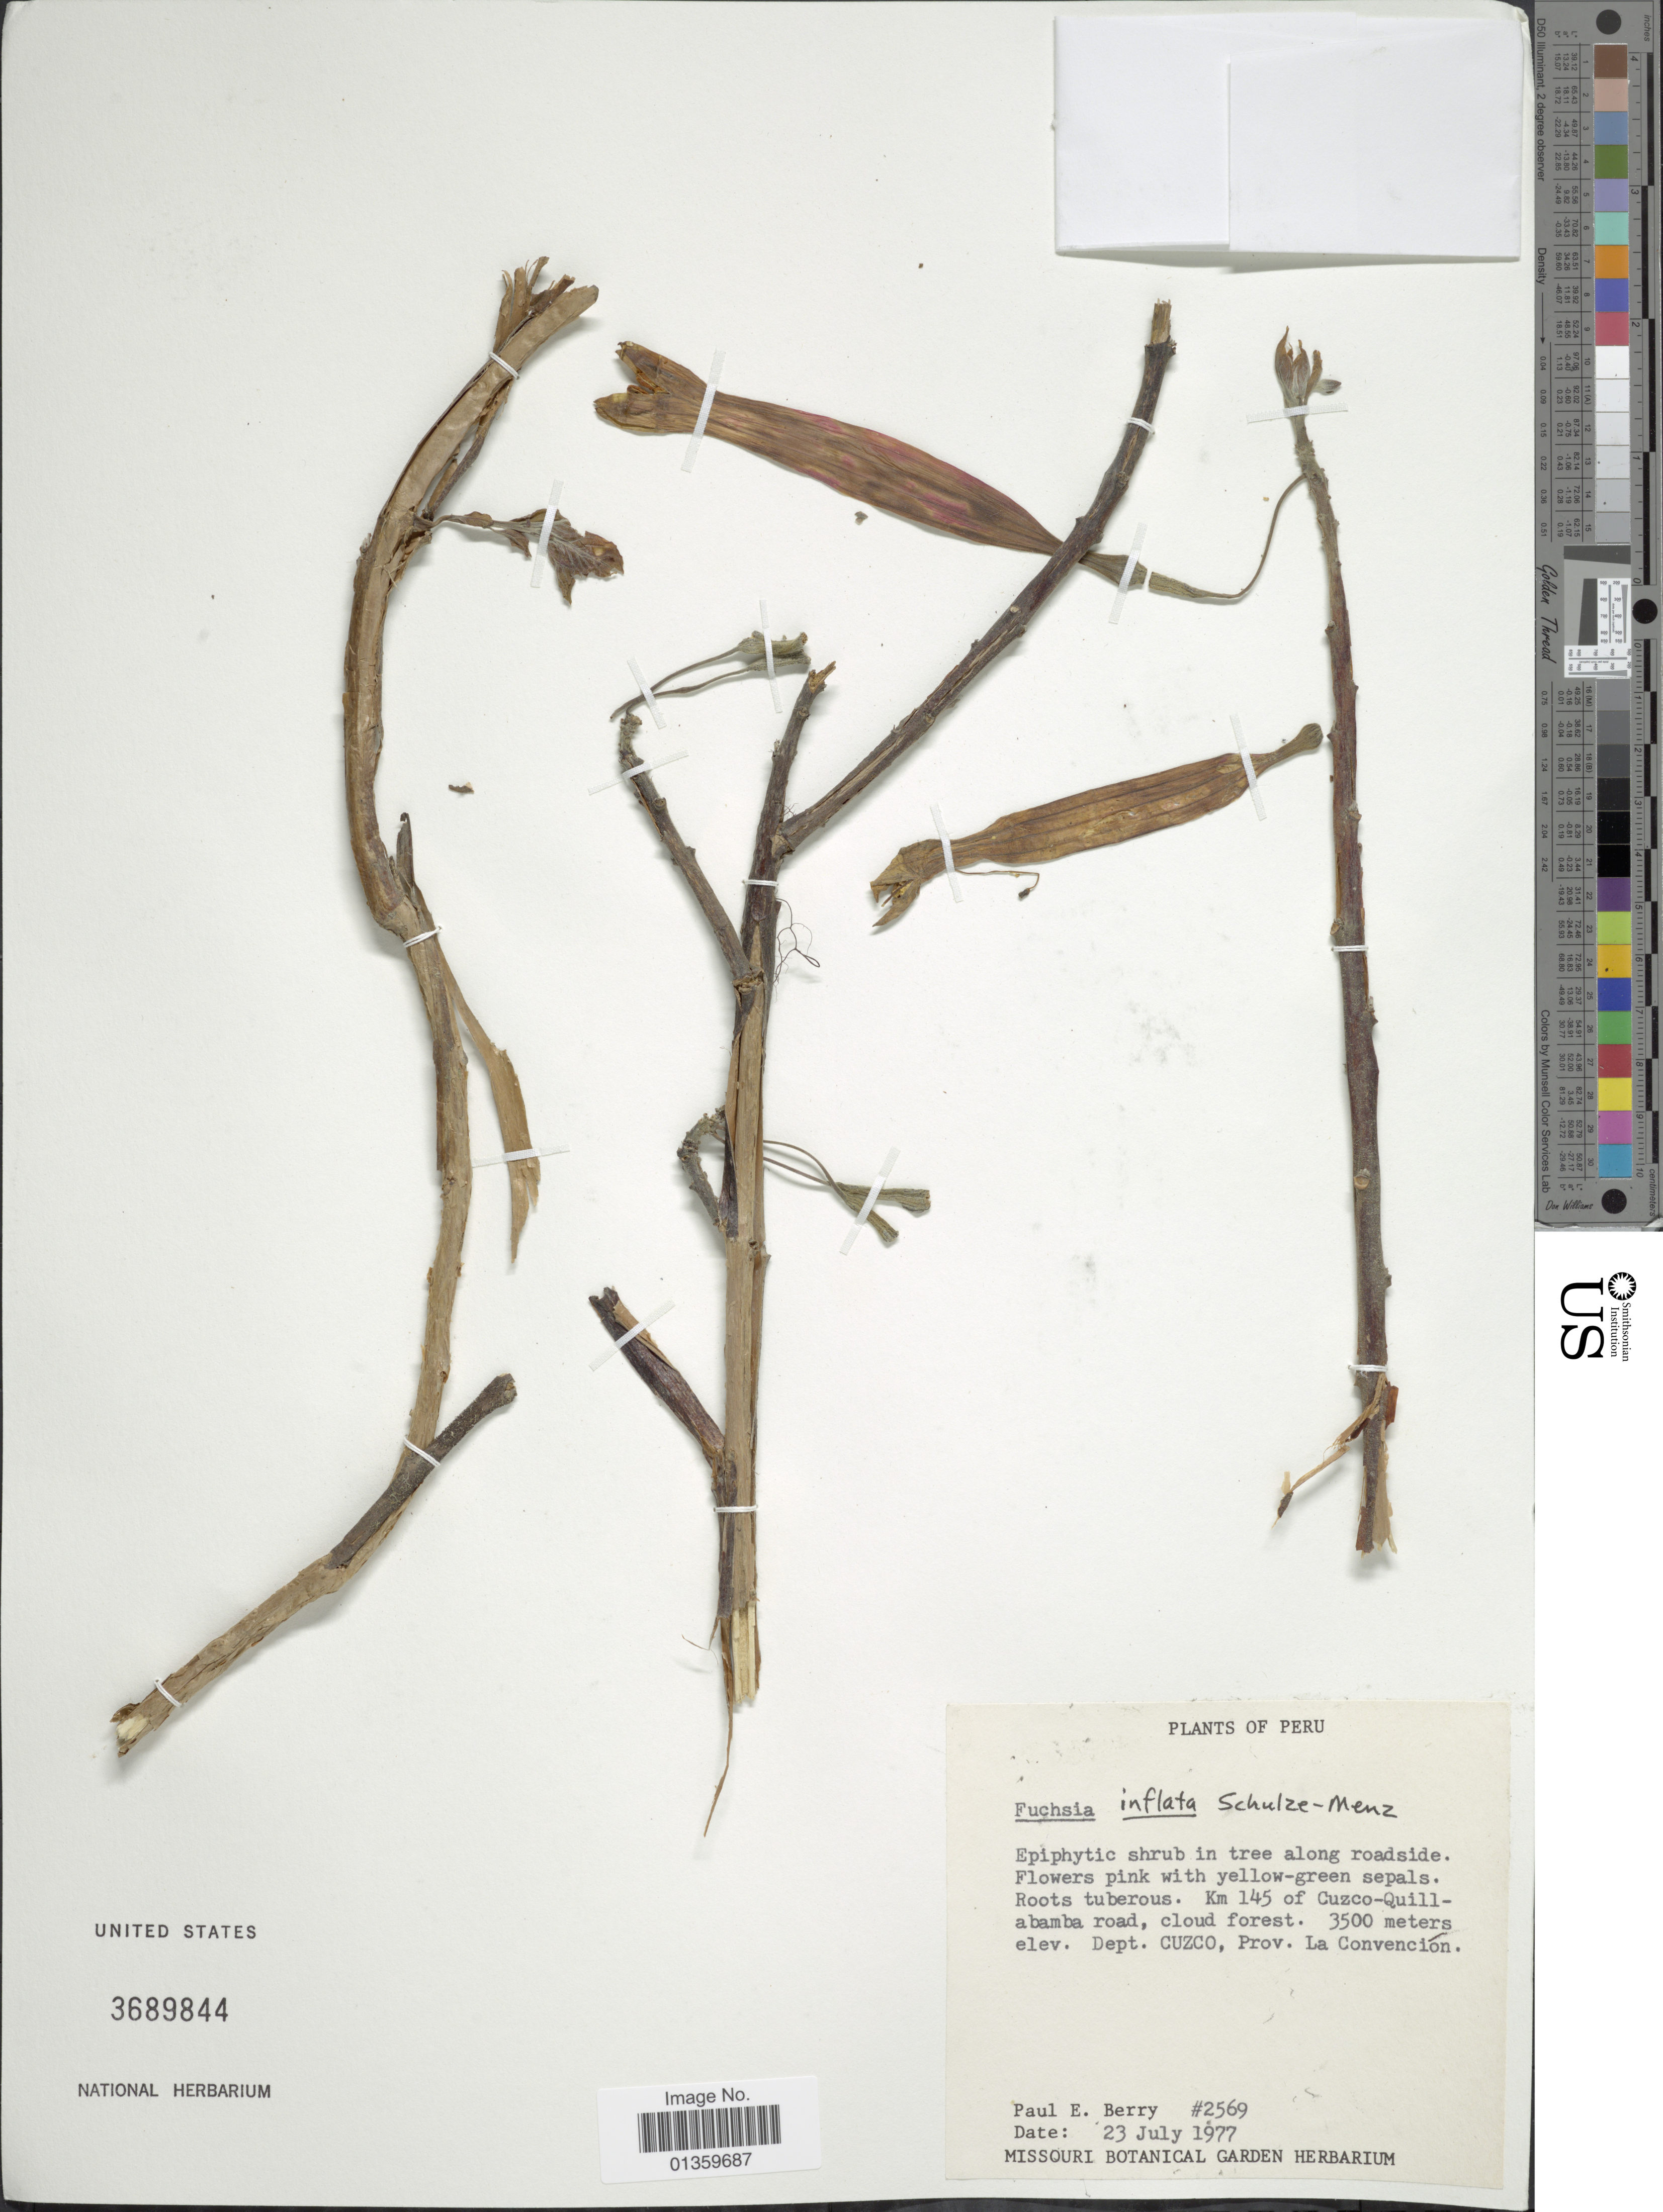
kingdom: Plantae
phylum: Tracheophyta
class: Magnoliopsida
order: Myrtales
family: Onagraceae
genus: Fuchsia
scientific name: Fuchsia inflata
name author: Schulze-Menz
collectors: P. E. Berry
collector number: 2569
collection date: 1977-07-23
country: Peru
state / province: Cusco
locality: Km 145 of Cuzco-Quillabamba road, Prov. La Convención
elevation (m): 3500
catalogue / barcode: US 3689844